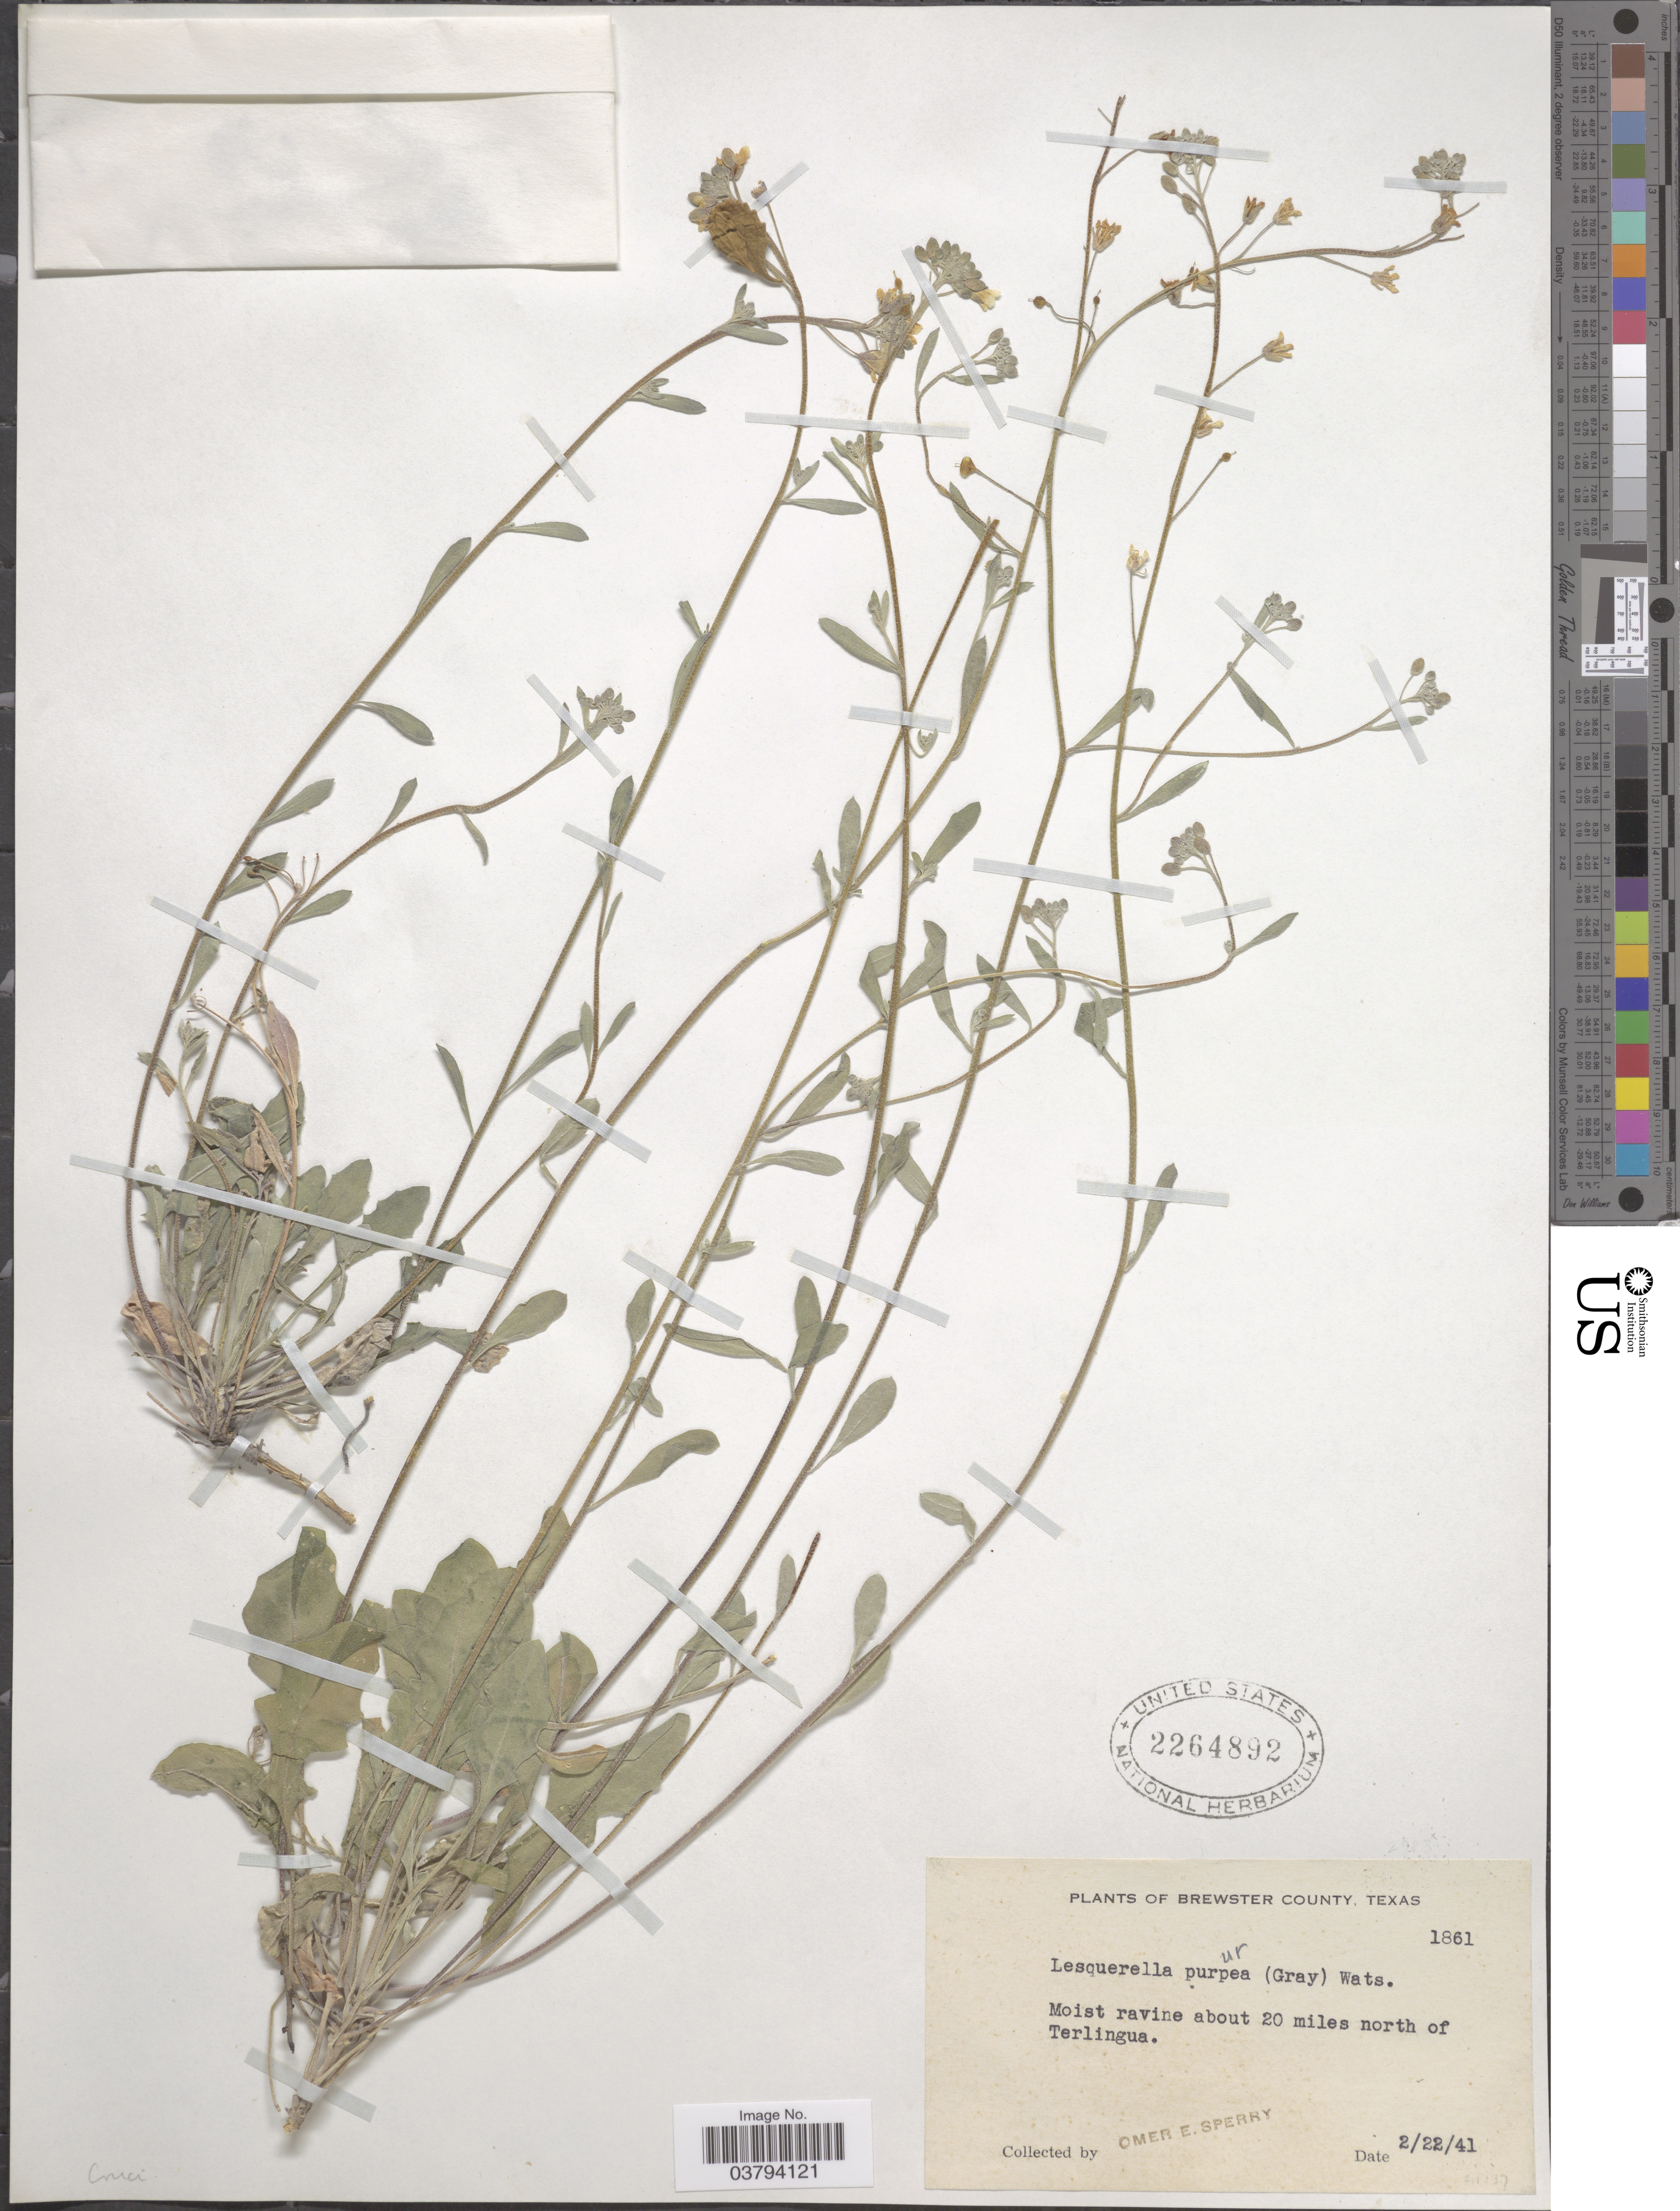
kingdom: Plantae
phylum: Tracheophyta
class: Magnoliopsida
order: Brassicales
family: Brassicaceae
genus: Lesquerella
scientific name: Lesquerella purpurea subsp. purpurea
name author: (A. Gray) S. Watson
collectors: O. E. Sperry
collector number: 1861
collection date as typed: Transcribed d/m/y: 22/2/41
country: United States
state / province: Texas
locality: Brewster County. Moist ravine about 20 miles north of Terlingua.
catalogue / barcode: US 2264892